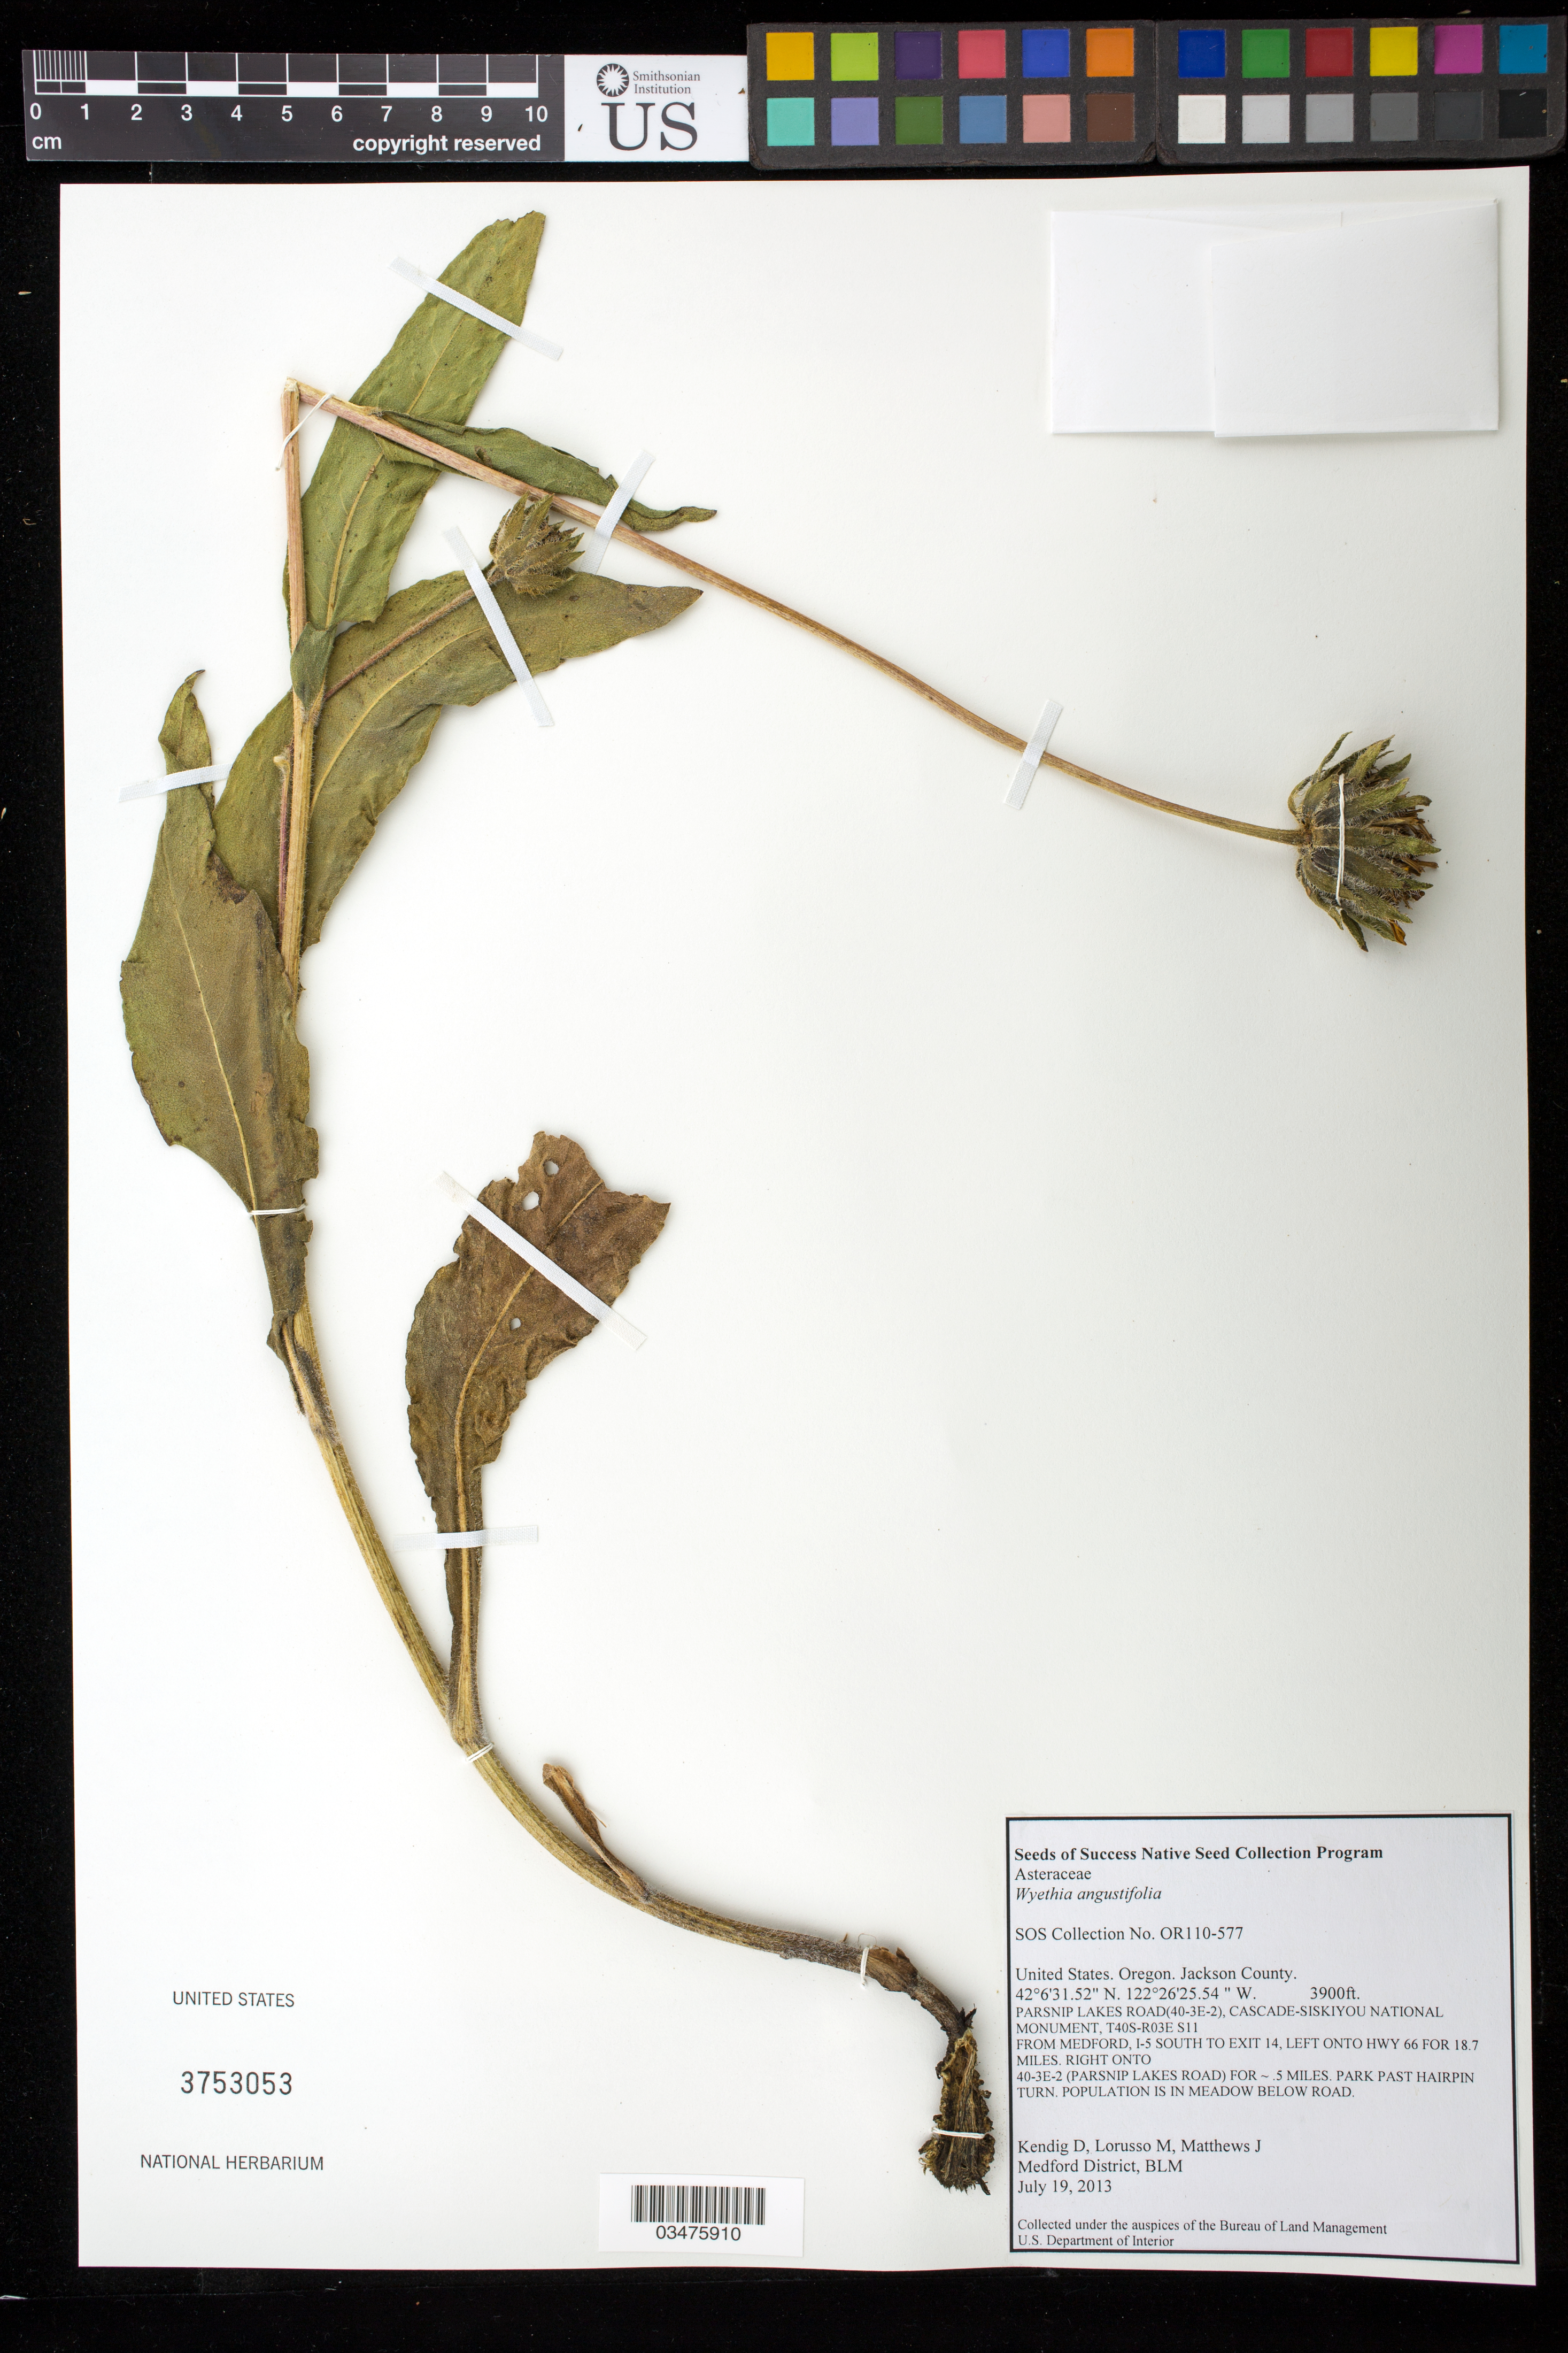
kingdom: Plantae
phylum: Tracheophyta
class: Magnoliopsida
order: Asterales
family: Asteraceae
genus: Wyethia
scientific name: Wyethia angustifolia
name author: (DC.) Nutt.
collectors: D. Kendig, J. Matthews & M. Lorusso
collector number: OR110-577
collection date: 2013-07-19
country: United States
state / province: Oregon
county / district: Jackson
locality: Cascade-Siskiyou National Monument. Parsnip Lake Road.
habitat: Meadow below road.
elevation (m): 1189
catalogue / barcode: US 3753053